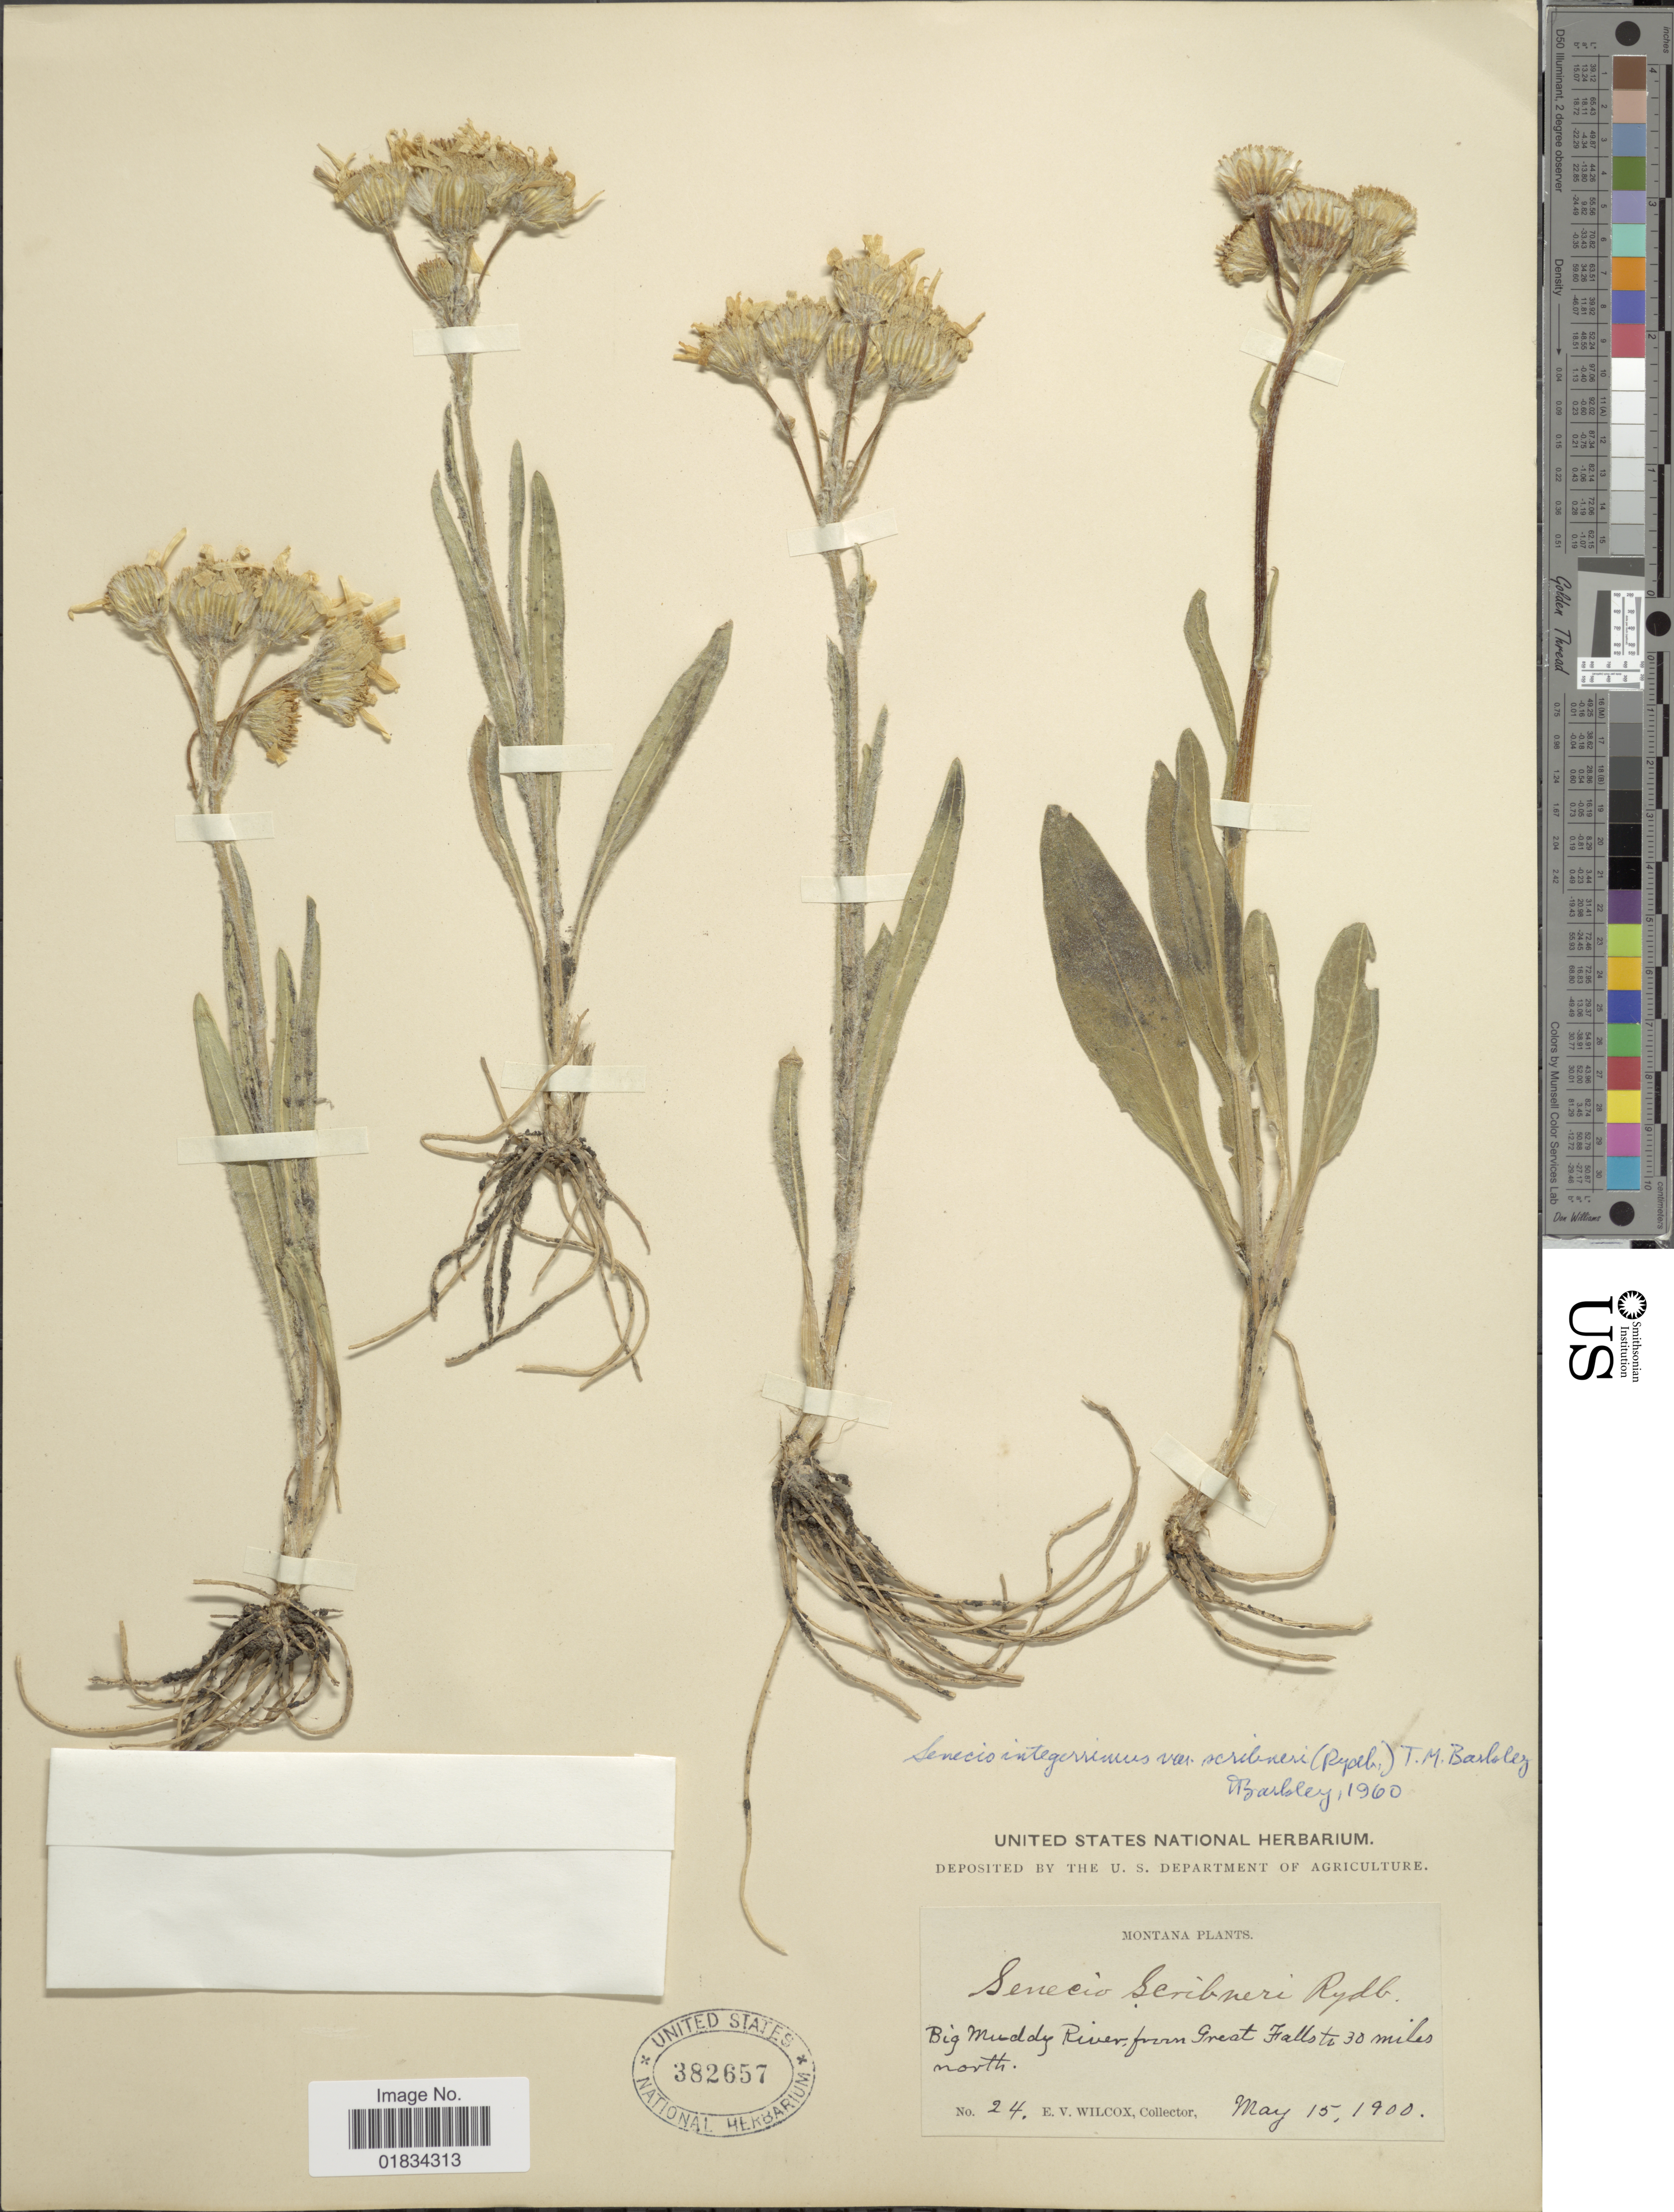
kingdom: Plantae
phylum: Tracheophyta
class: Magnoliopsida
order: Asterales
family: Asteraceae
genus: Senecio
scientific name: Senecio integerrimus var. scribneri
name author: (Rydb.) T.M. Barkley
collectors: E. V. Wilcox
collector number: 24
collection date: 1900-05-15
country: United States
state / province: Montana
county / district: Cascade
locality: Big Muddy River, from Great falls, 30 miles north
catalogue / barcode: US 382657